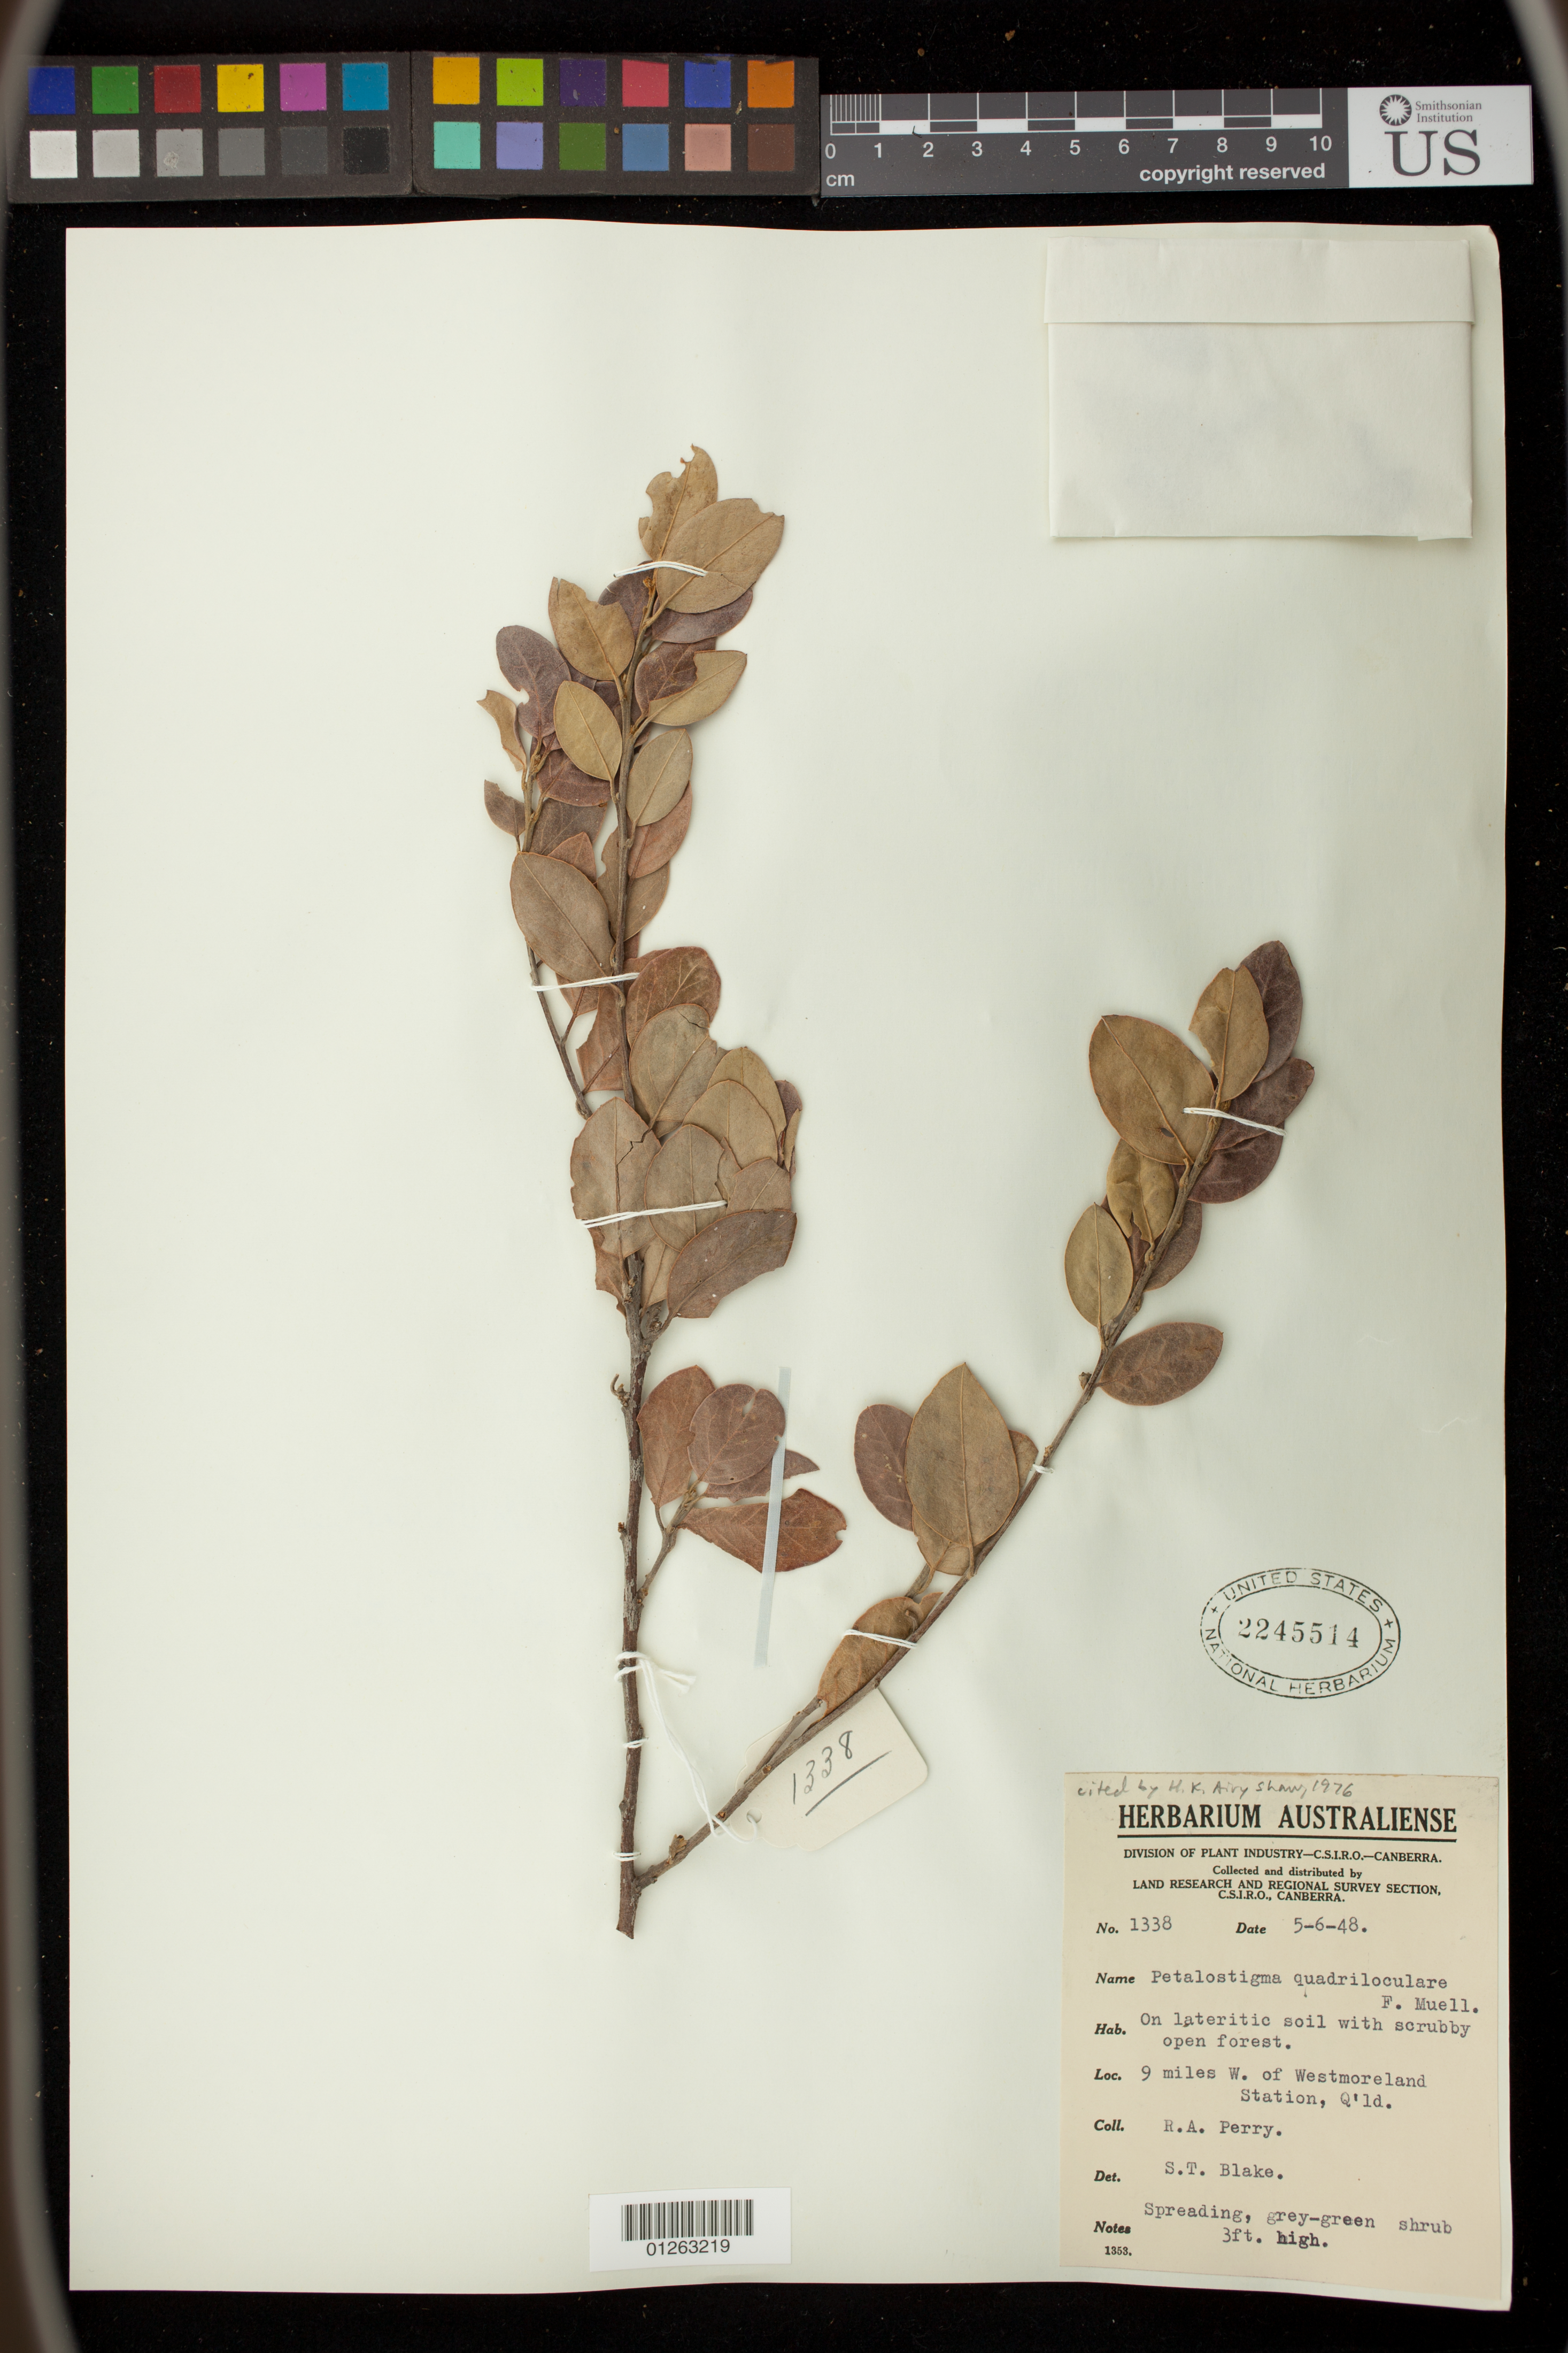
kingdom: Plantae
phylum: Tracheophyta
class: Magnoliopsida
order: Malpighiales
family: Picrodendraceae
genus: Petalostigma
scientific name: Petalostigma quadriloculare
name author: F. Muell.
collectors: Perry, R. A.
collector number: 1338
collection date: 1948-06-05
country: Australia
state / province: Queensland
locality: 9 miles W. of Westmoreland Station, Q'ld.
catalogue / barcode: US 2245514